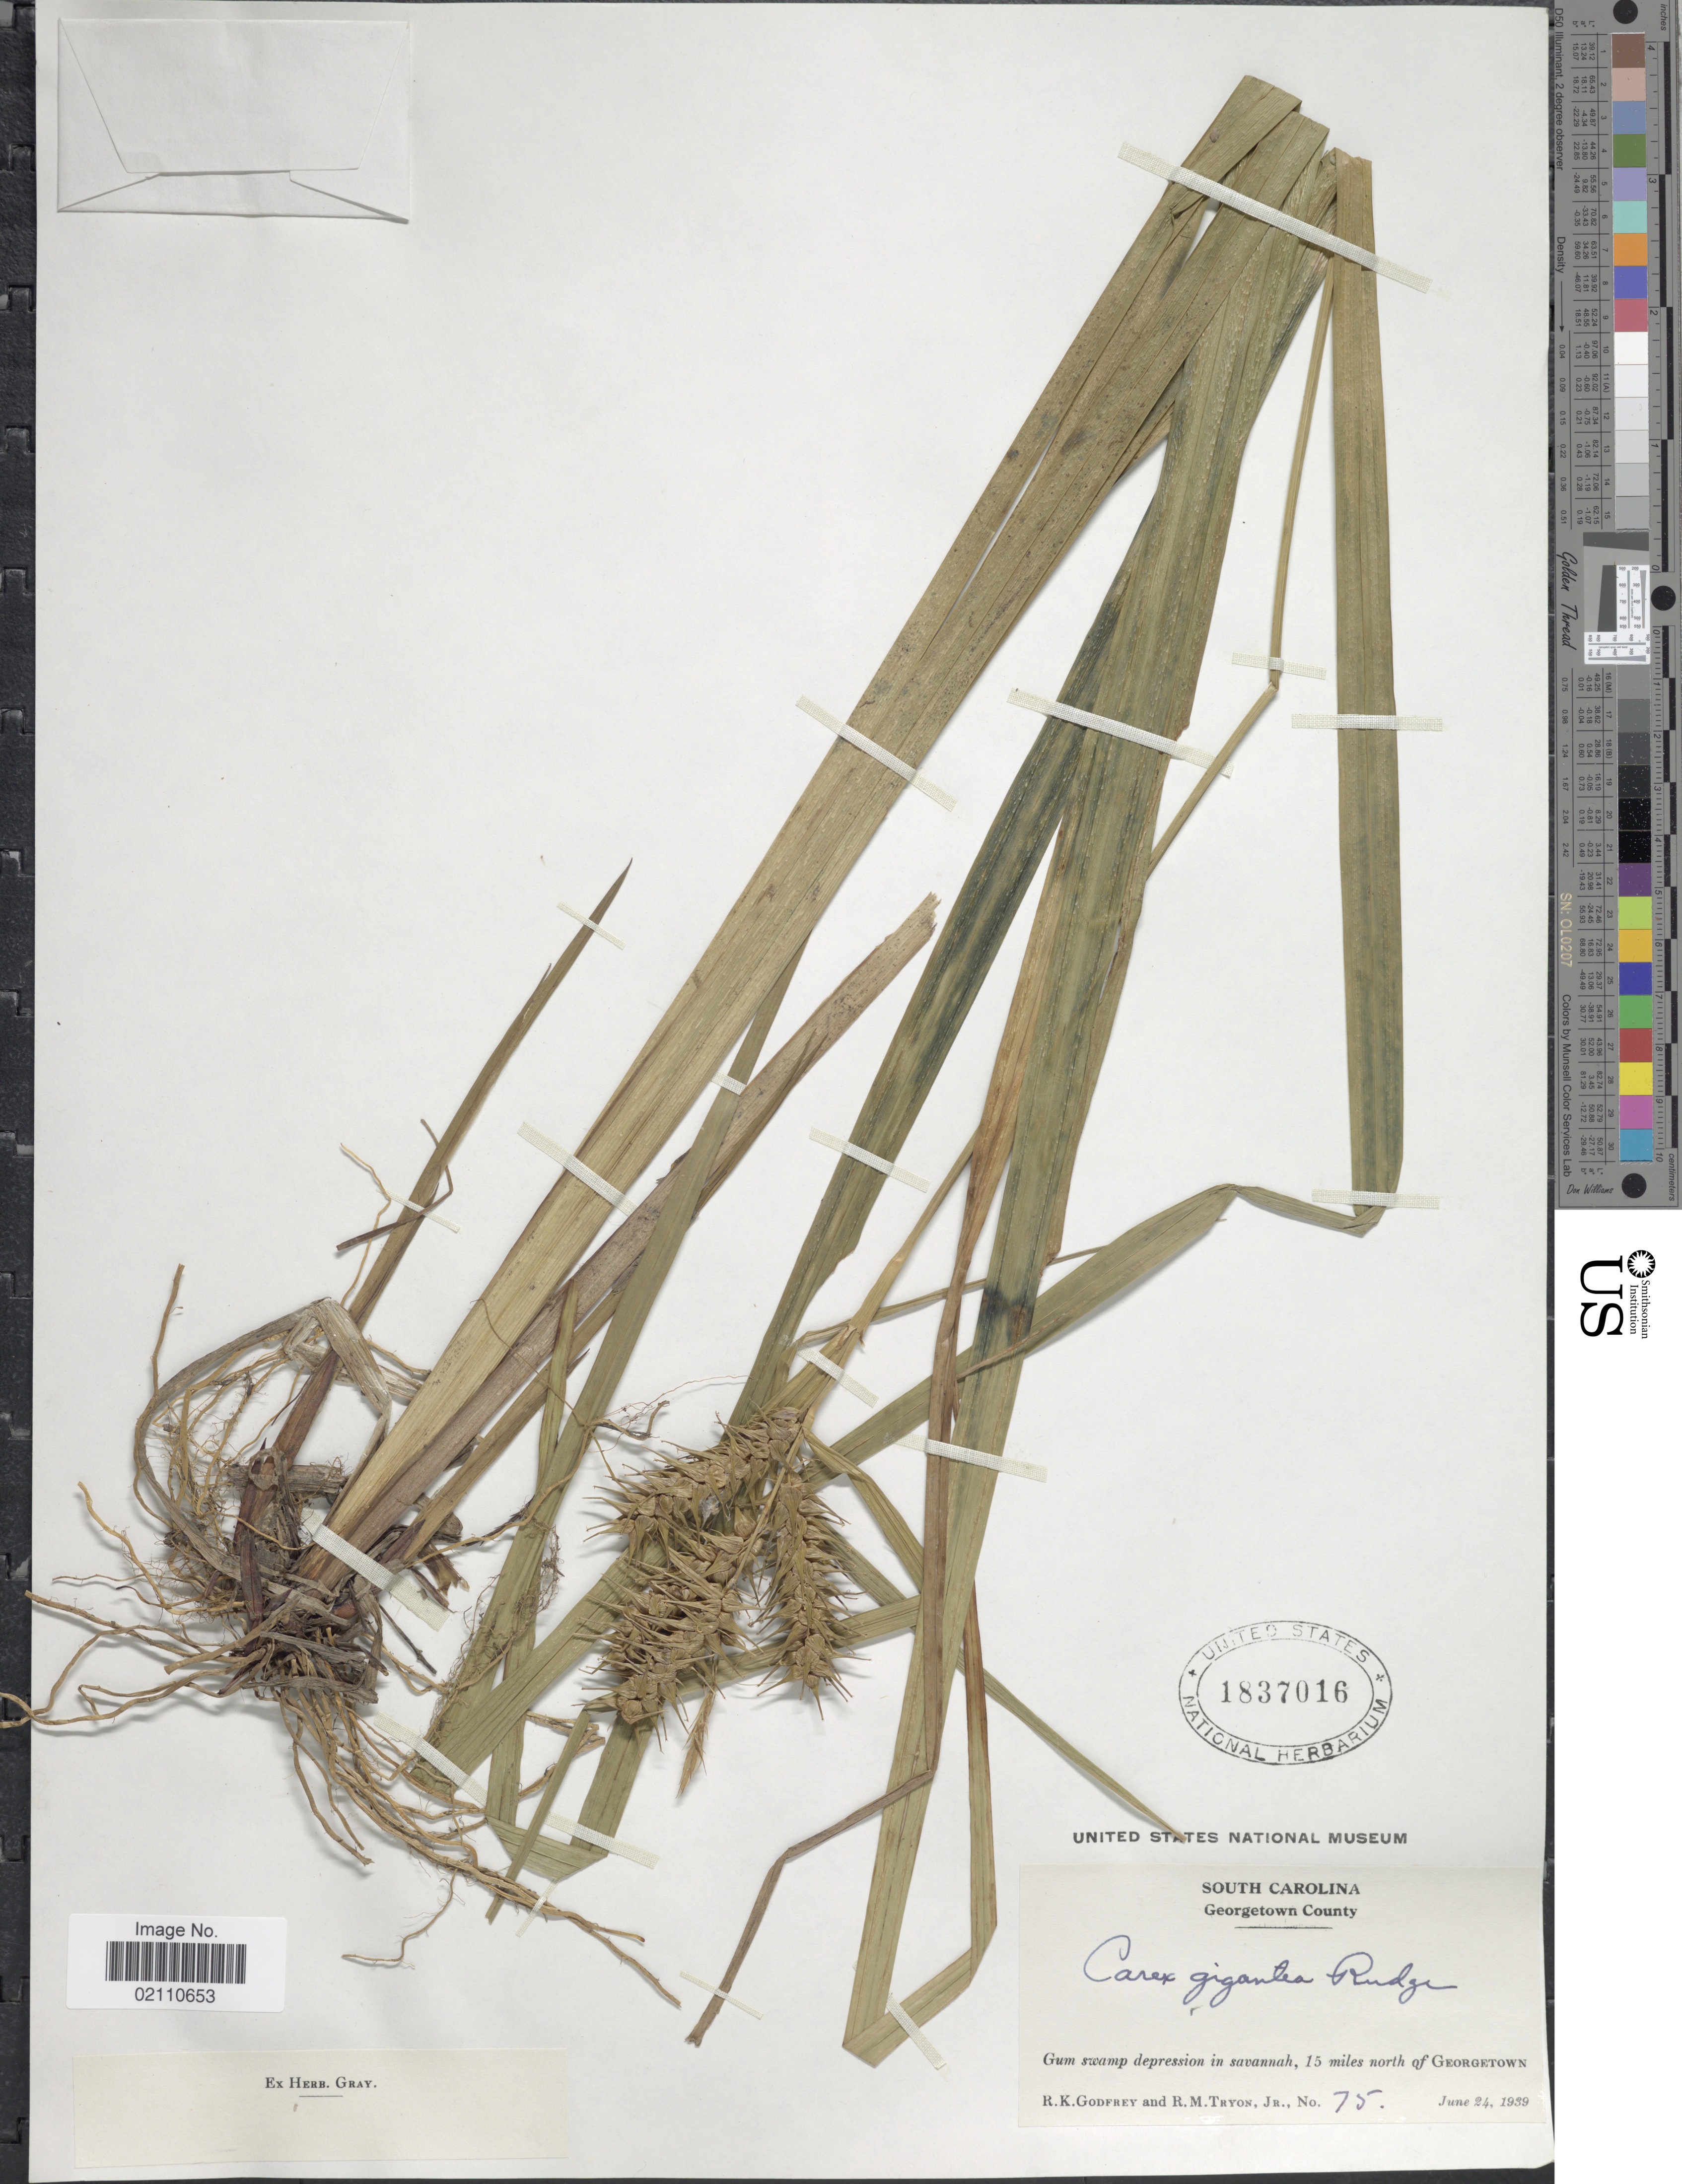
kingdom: Plantae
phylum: Tracheophyta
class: Liliopsida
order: Poales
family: Cyperaceae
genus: Carex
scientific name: Carex gigantea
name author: Rudge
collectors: R. K. Godfrey & R. M. Tryon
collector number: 75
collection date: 1939-06-24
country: United States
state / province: South Carolina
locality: Georgetown County, Gum swamp depression in savannah, 15 miles north of Georgetown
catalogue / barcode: US 1837016